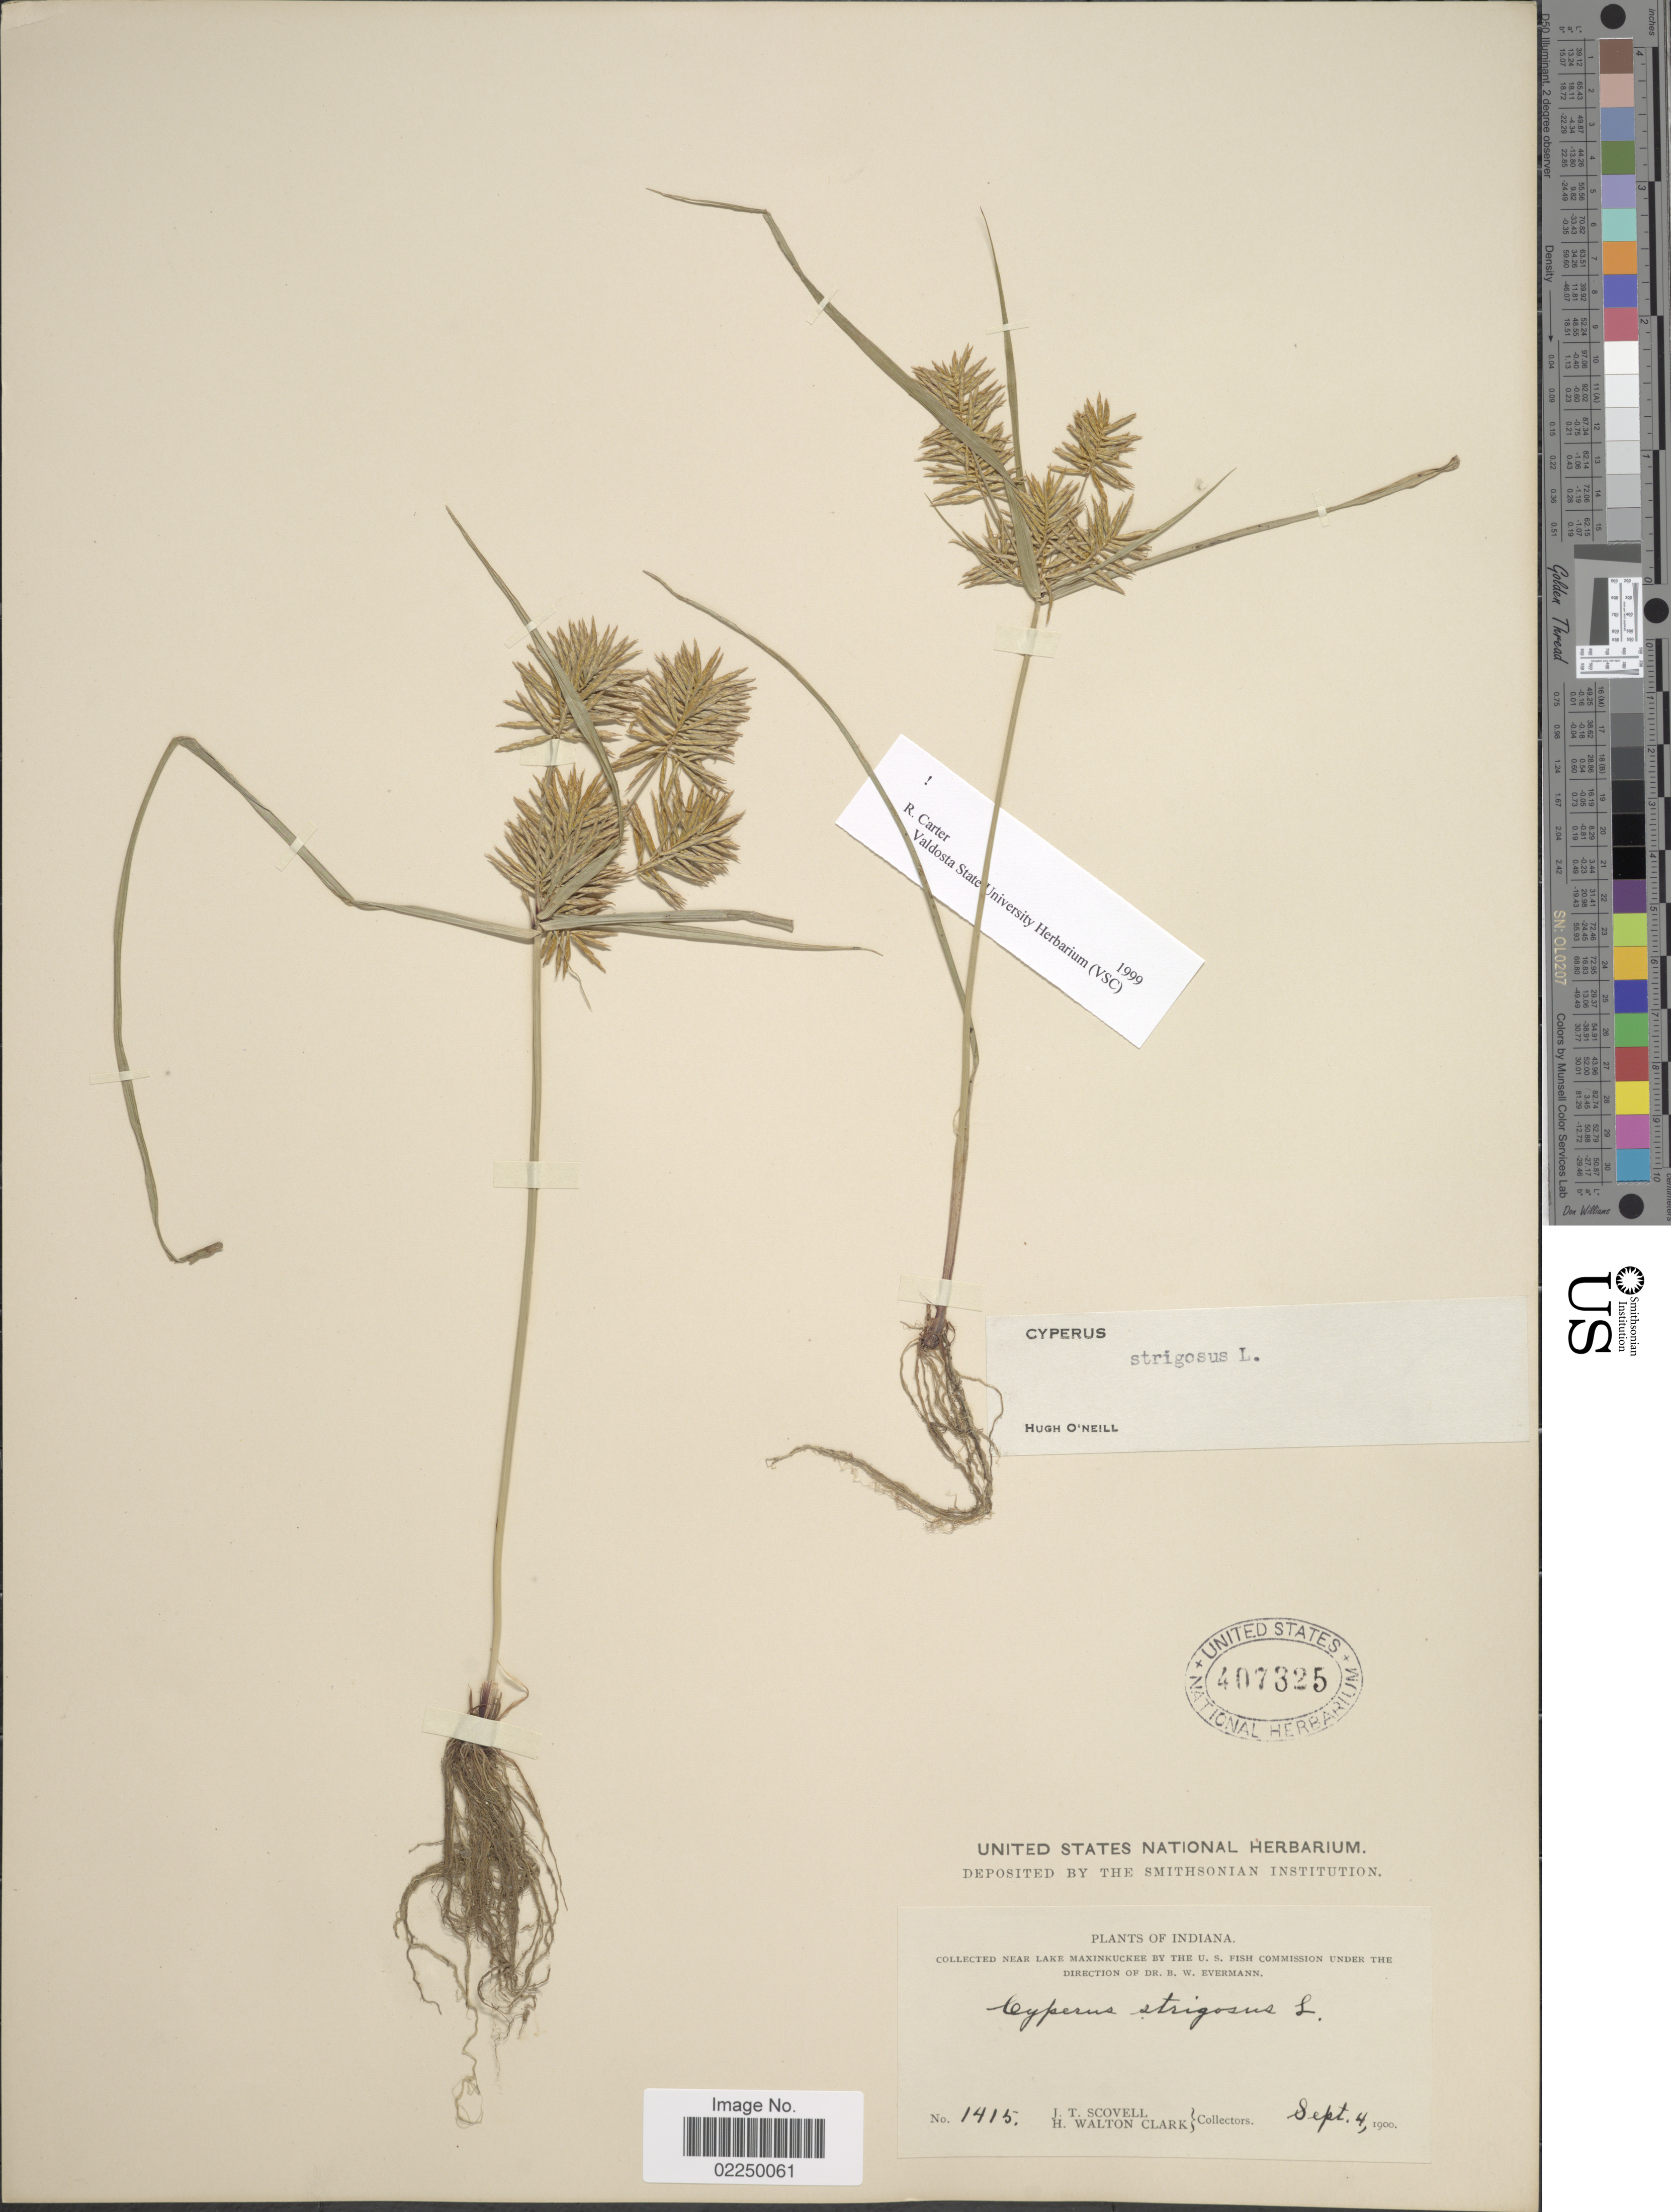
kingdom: Plantae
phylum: Tracheophyta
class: Liliopsida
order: Poales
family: Cyperaceae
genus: Cyperus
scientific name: Cyperus strigosus L.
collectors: J. T. Scovell & H. W. Clark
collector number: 1415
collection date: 1900-09-04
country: United States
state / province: Indiana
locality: Near Lake Maxinkuckee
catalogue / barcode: US 407325